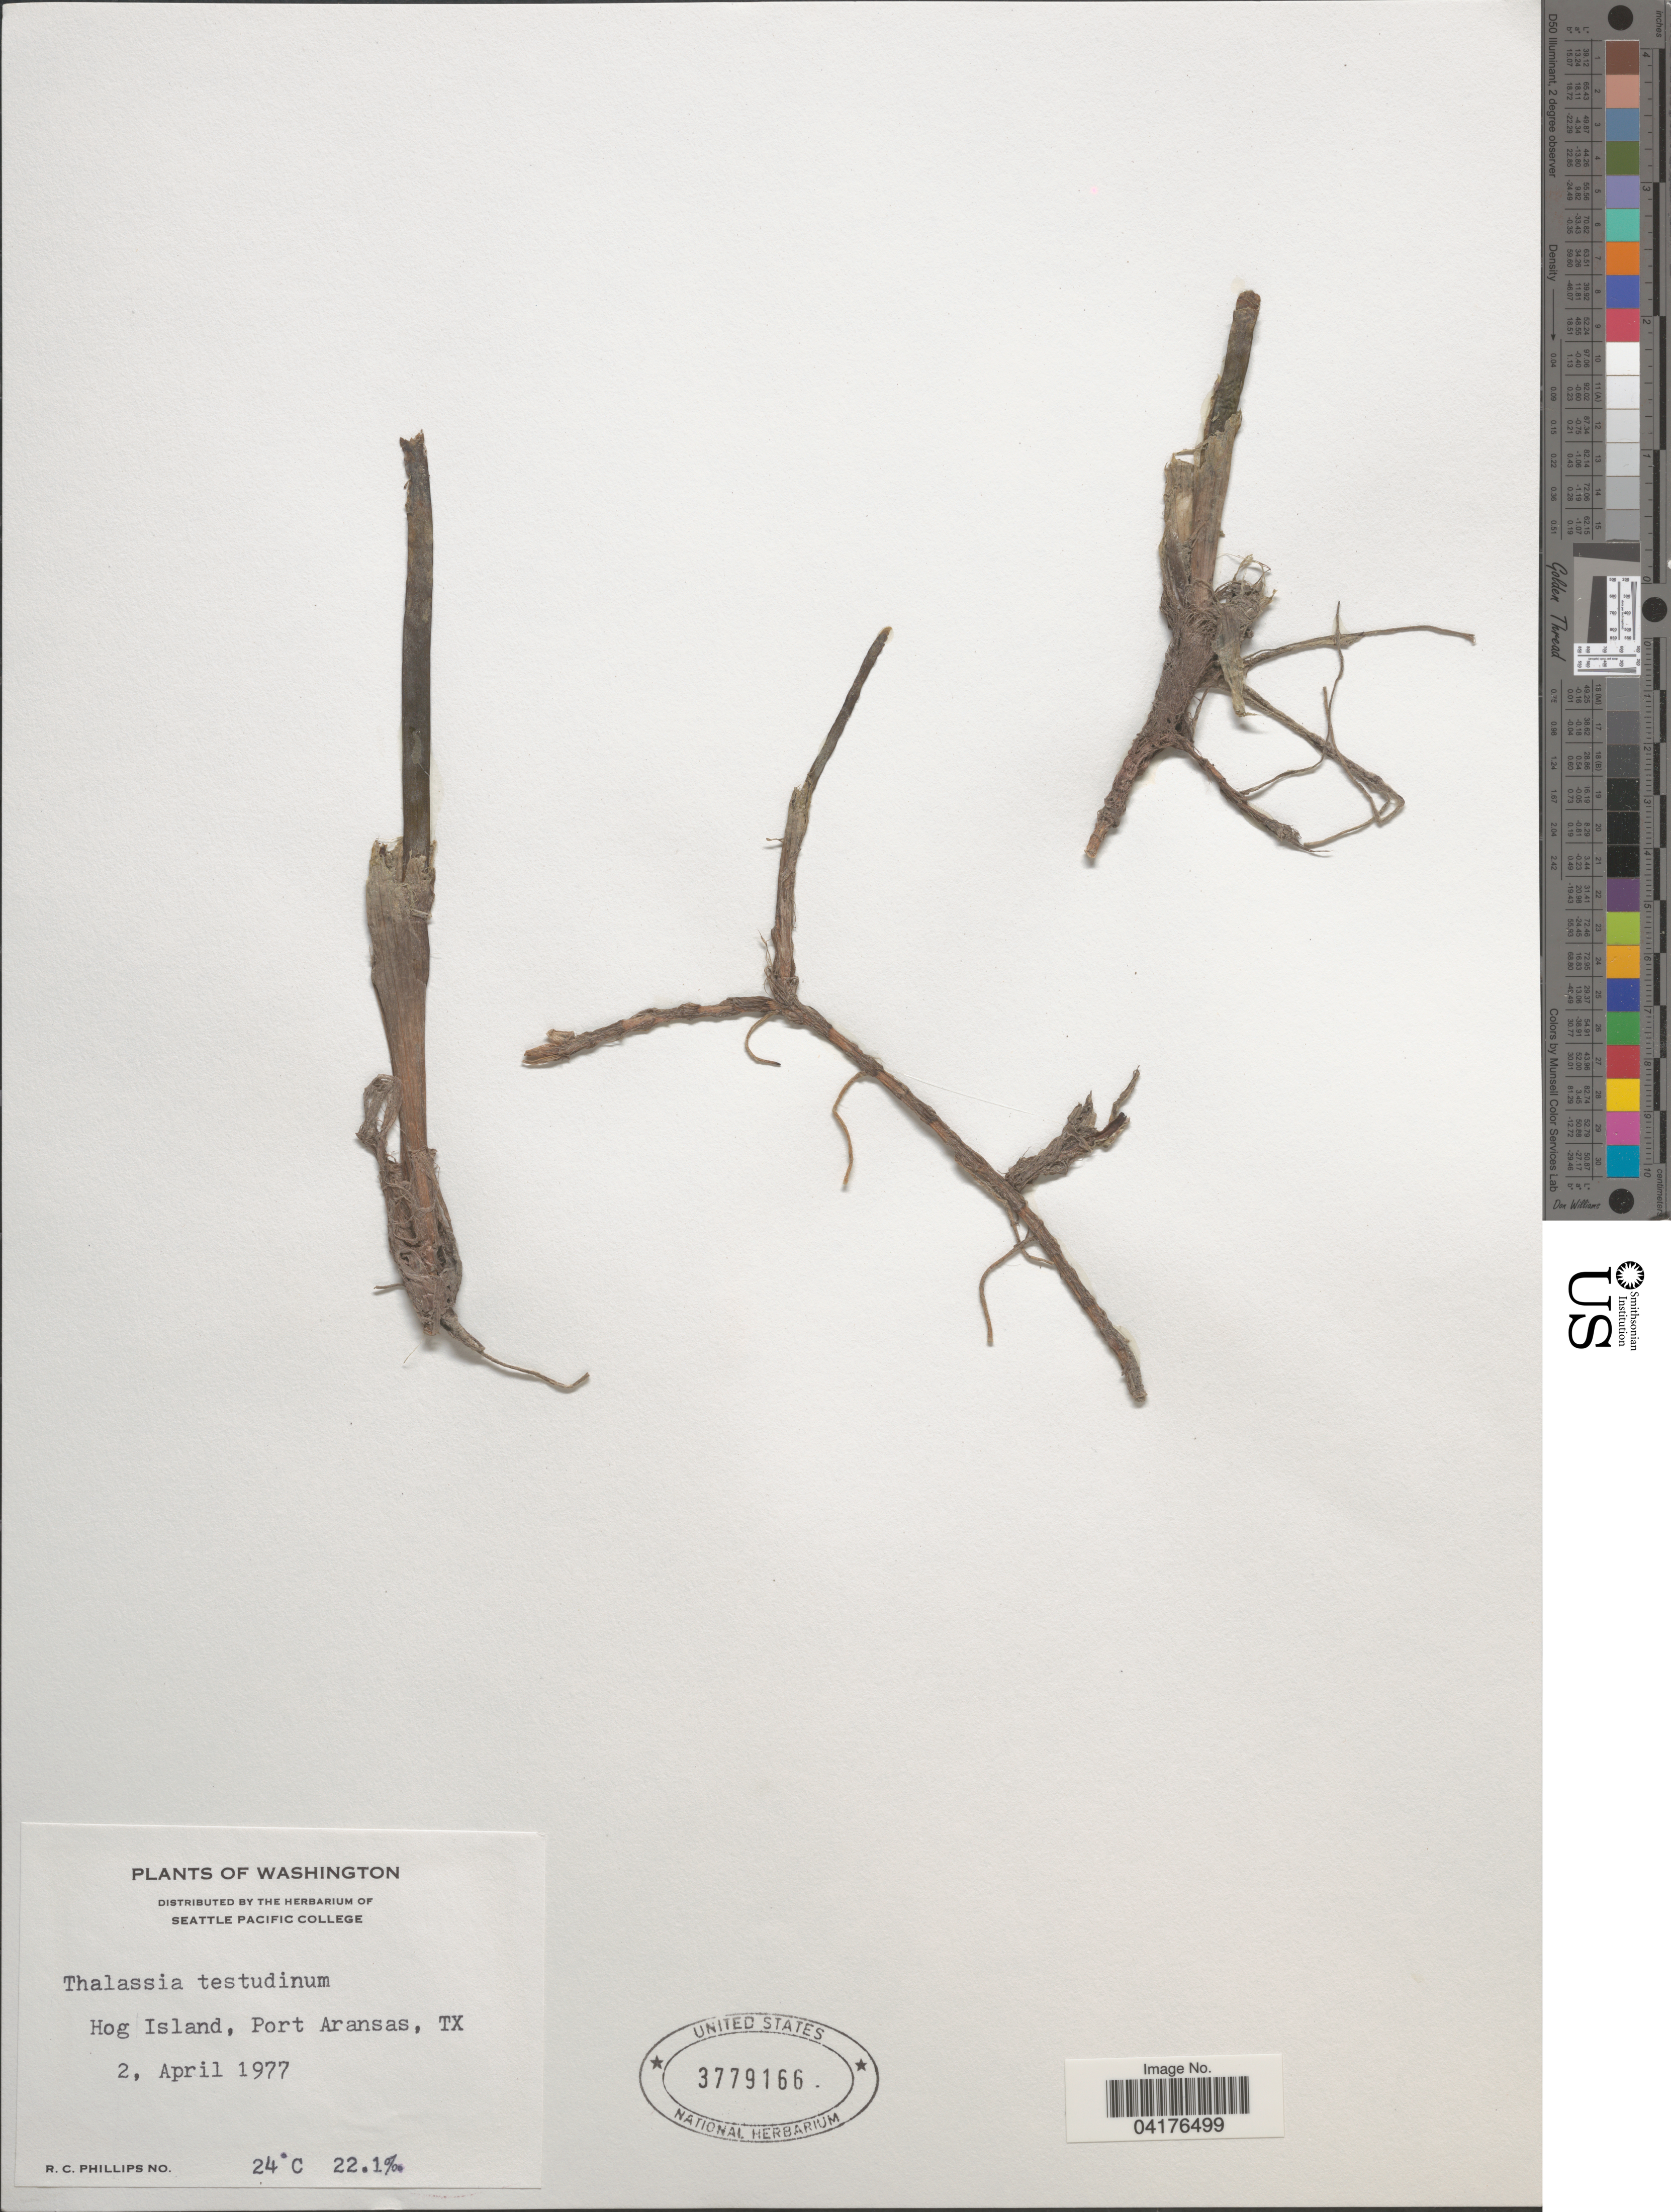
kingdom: Plantae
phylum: Tracheophyta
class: Liliopsida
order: Alismatales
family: Hydrocharitaceae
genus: Thalassia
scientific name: Thalassia testudinum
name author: Banks & Sol. ex K.D. Koenig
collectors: R. C. Phillips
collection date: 1977-04-02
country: United States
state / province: Texas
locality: Hog Island, Port Aransas, TX.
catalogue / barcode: US 3779166